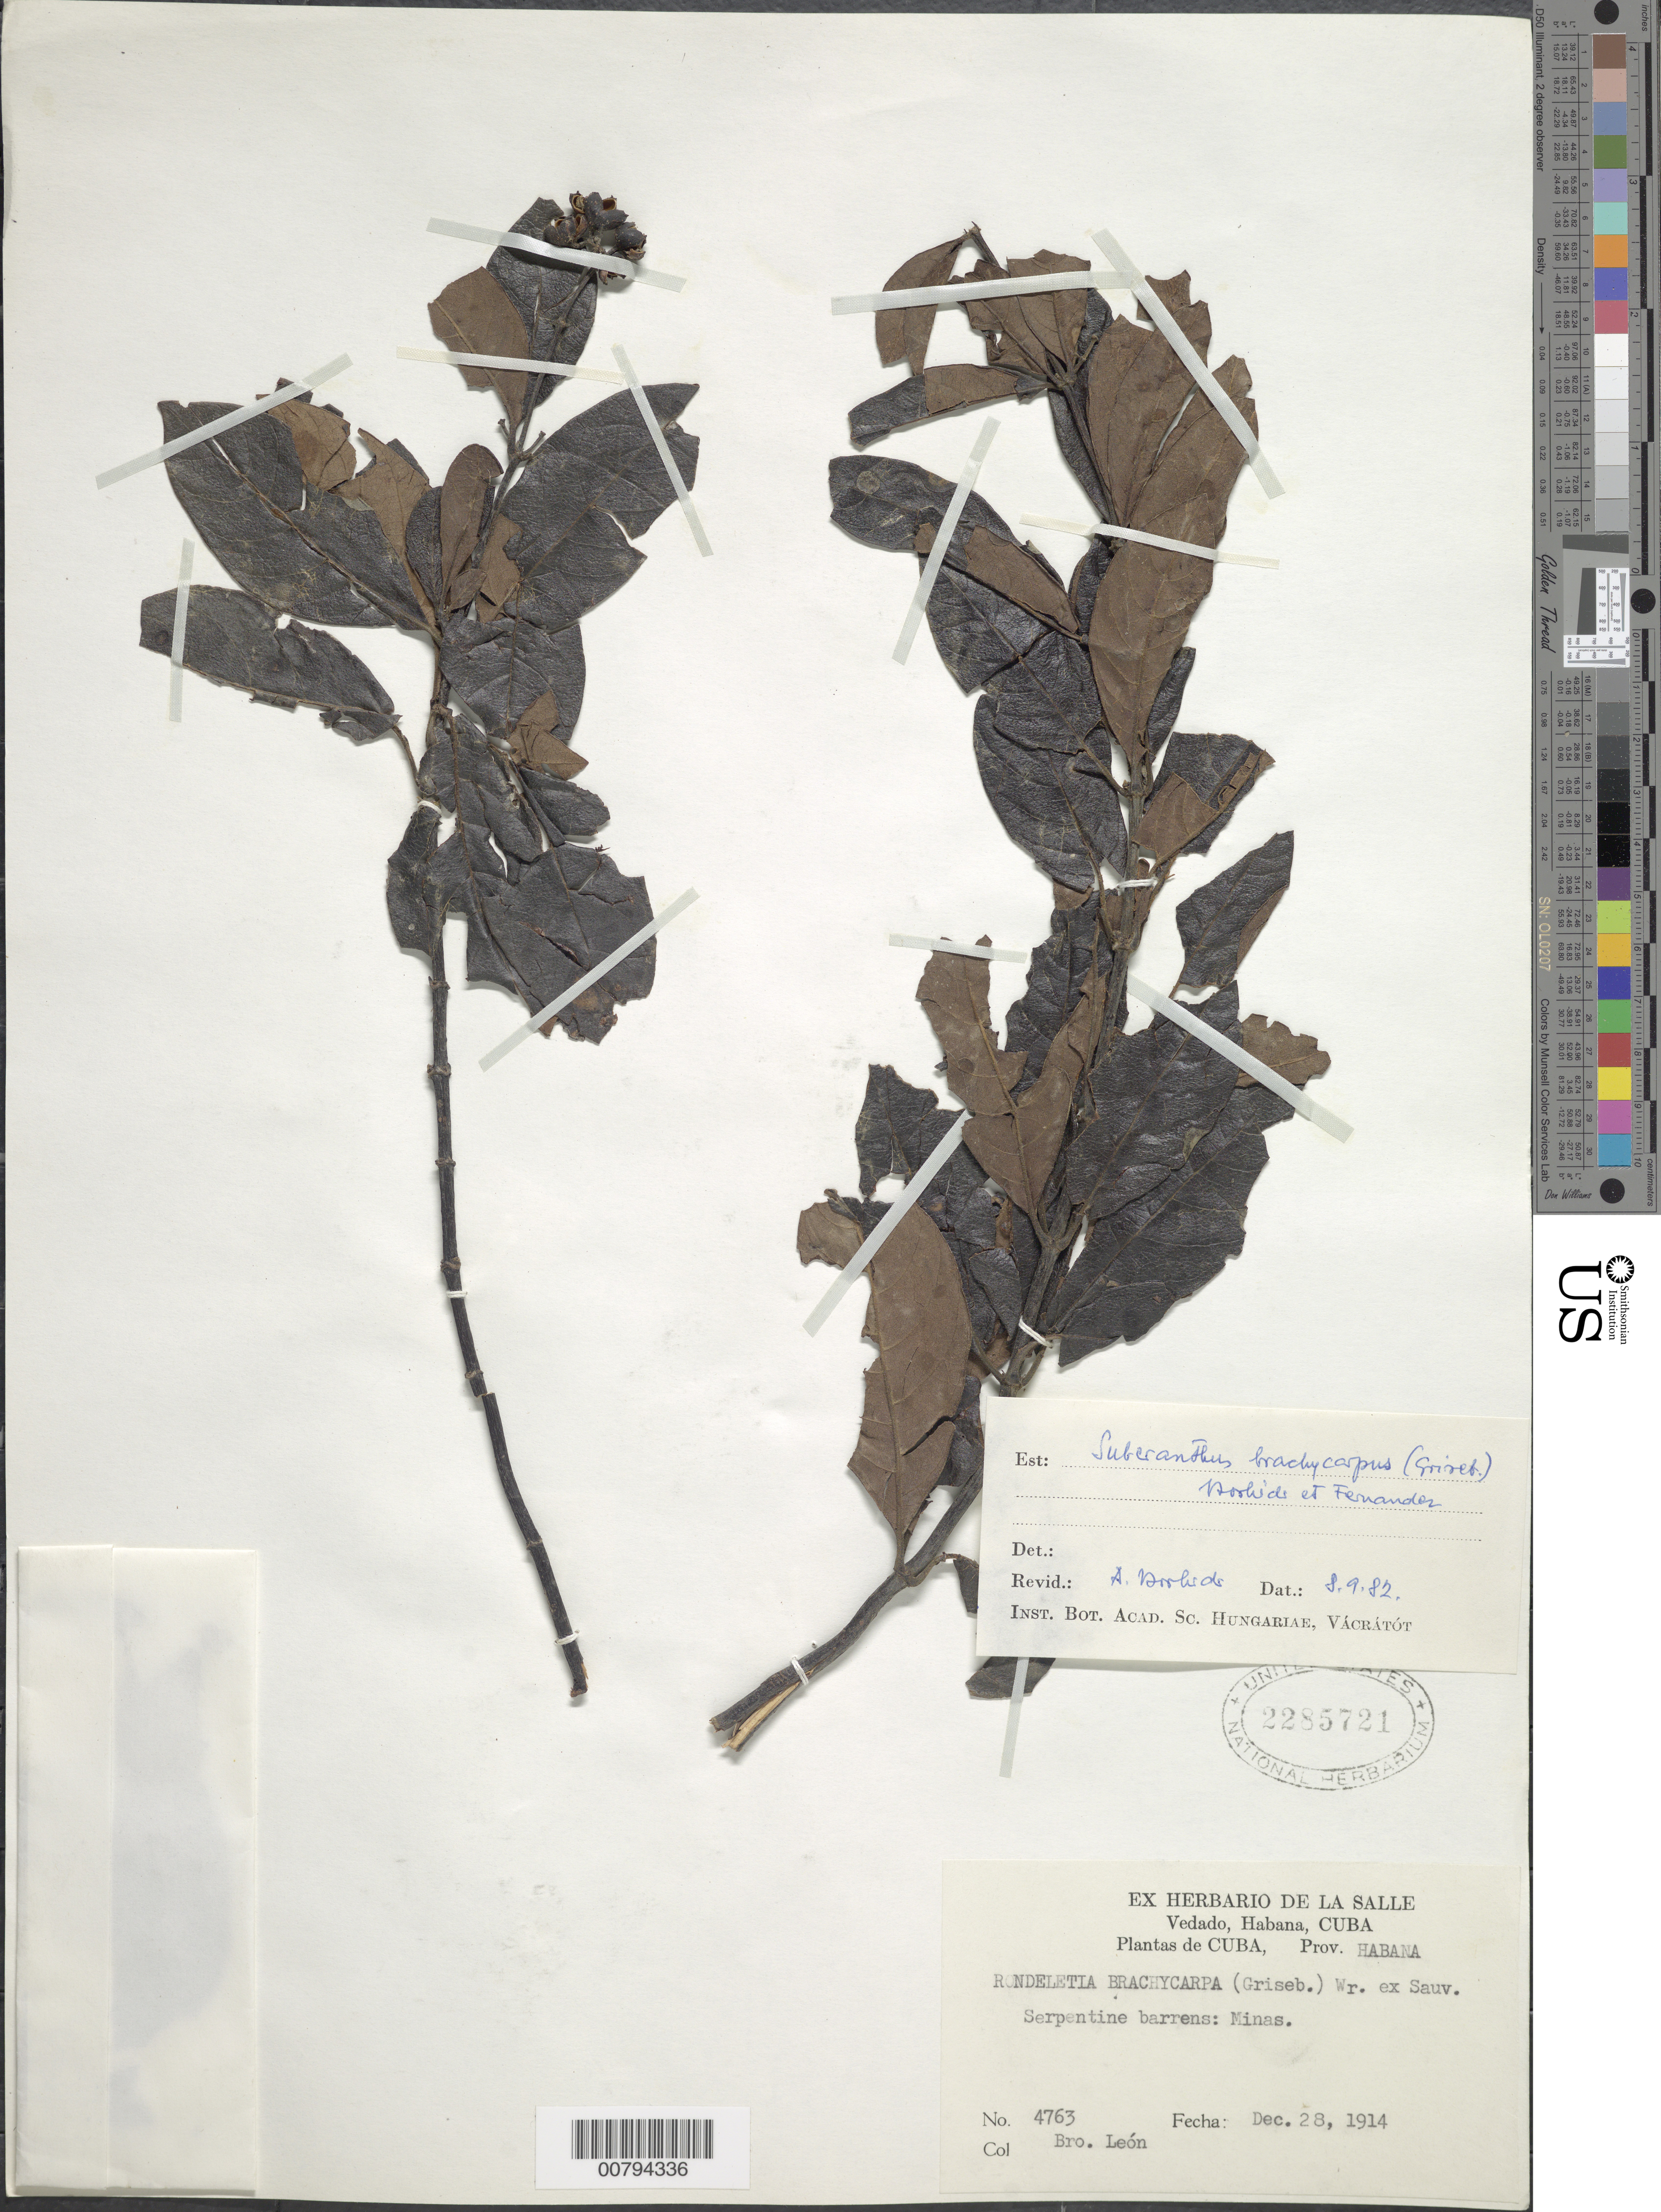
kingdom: Plantae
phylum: Tracheophyta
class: Magnoliopsida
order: Gentianales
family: Rubiaceae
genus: Suberanthus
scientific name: Suberanthus brachycarpus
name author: (Griseb.) Borhidi & Fernández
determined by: Borhidi, Attila L.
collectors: Bro. León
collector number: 4763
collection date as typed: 28 Dec 1914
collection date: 1914-12-28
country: Cuba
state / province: La Habana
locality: Minas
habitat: Serpentine barrens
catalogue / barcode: US 2285721